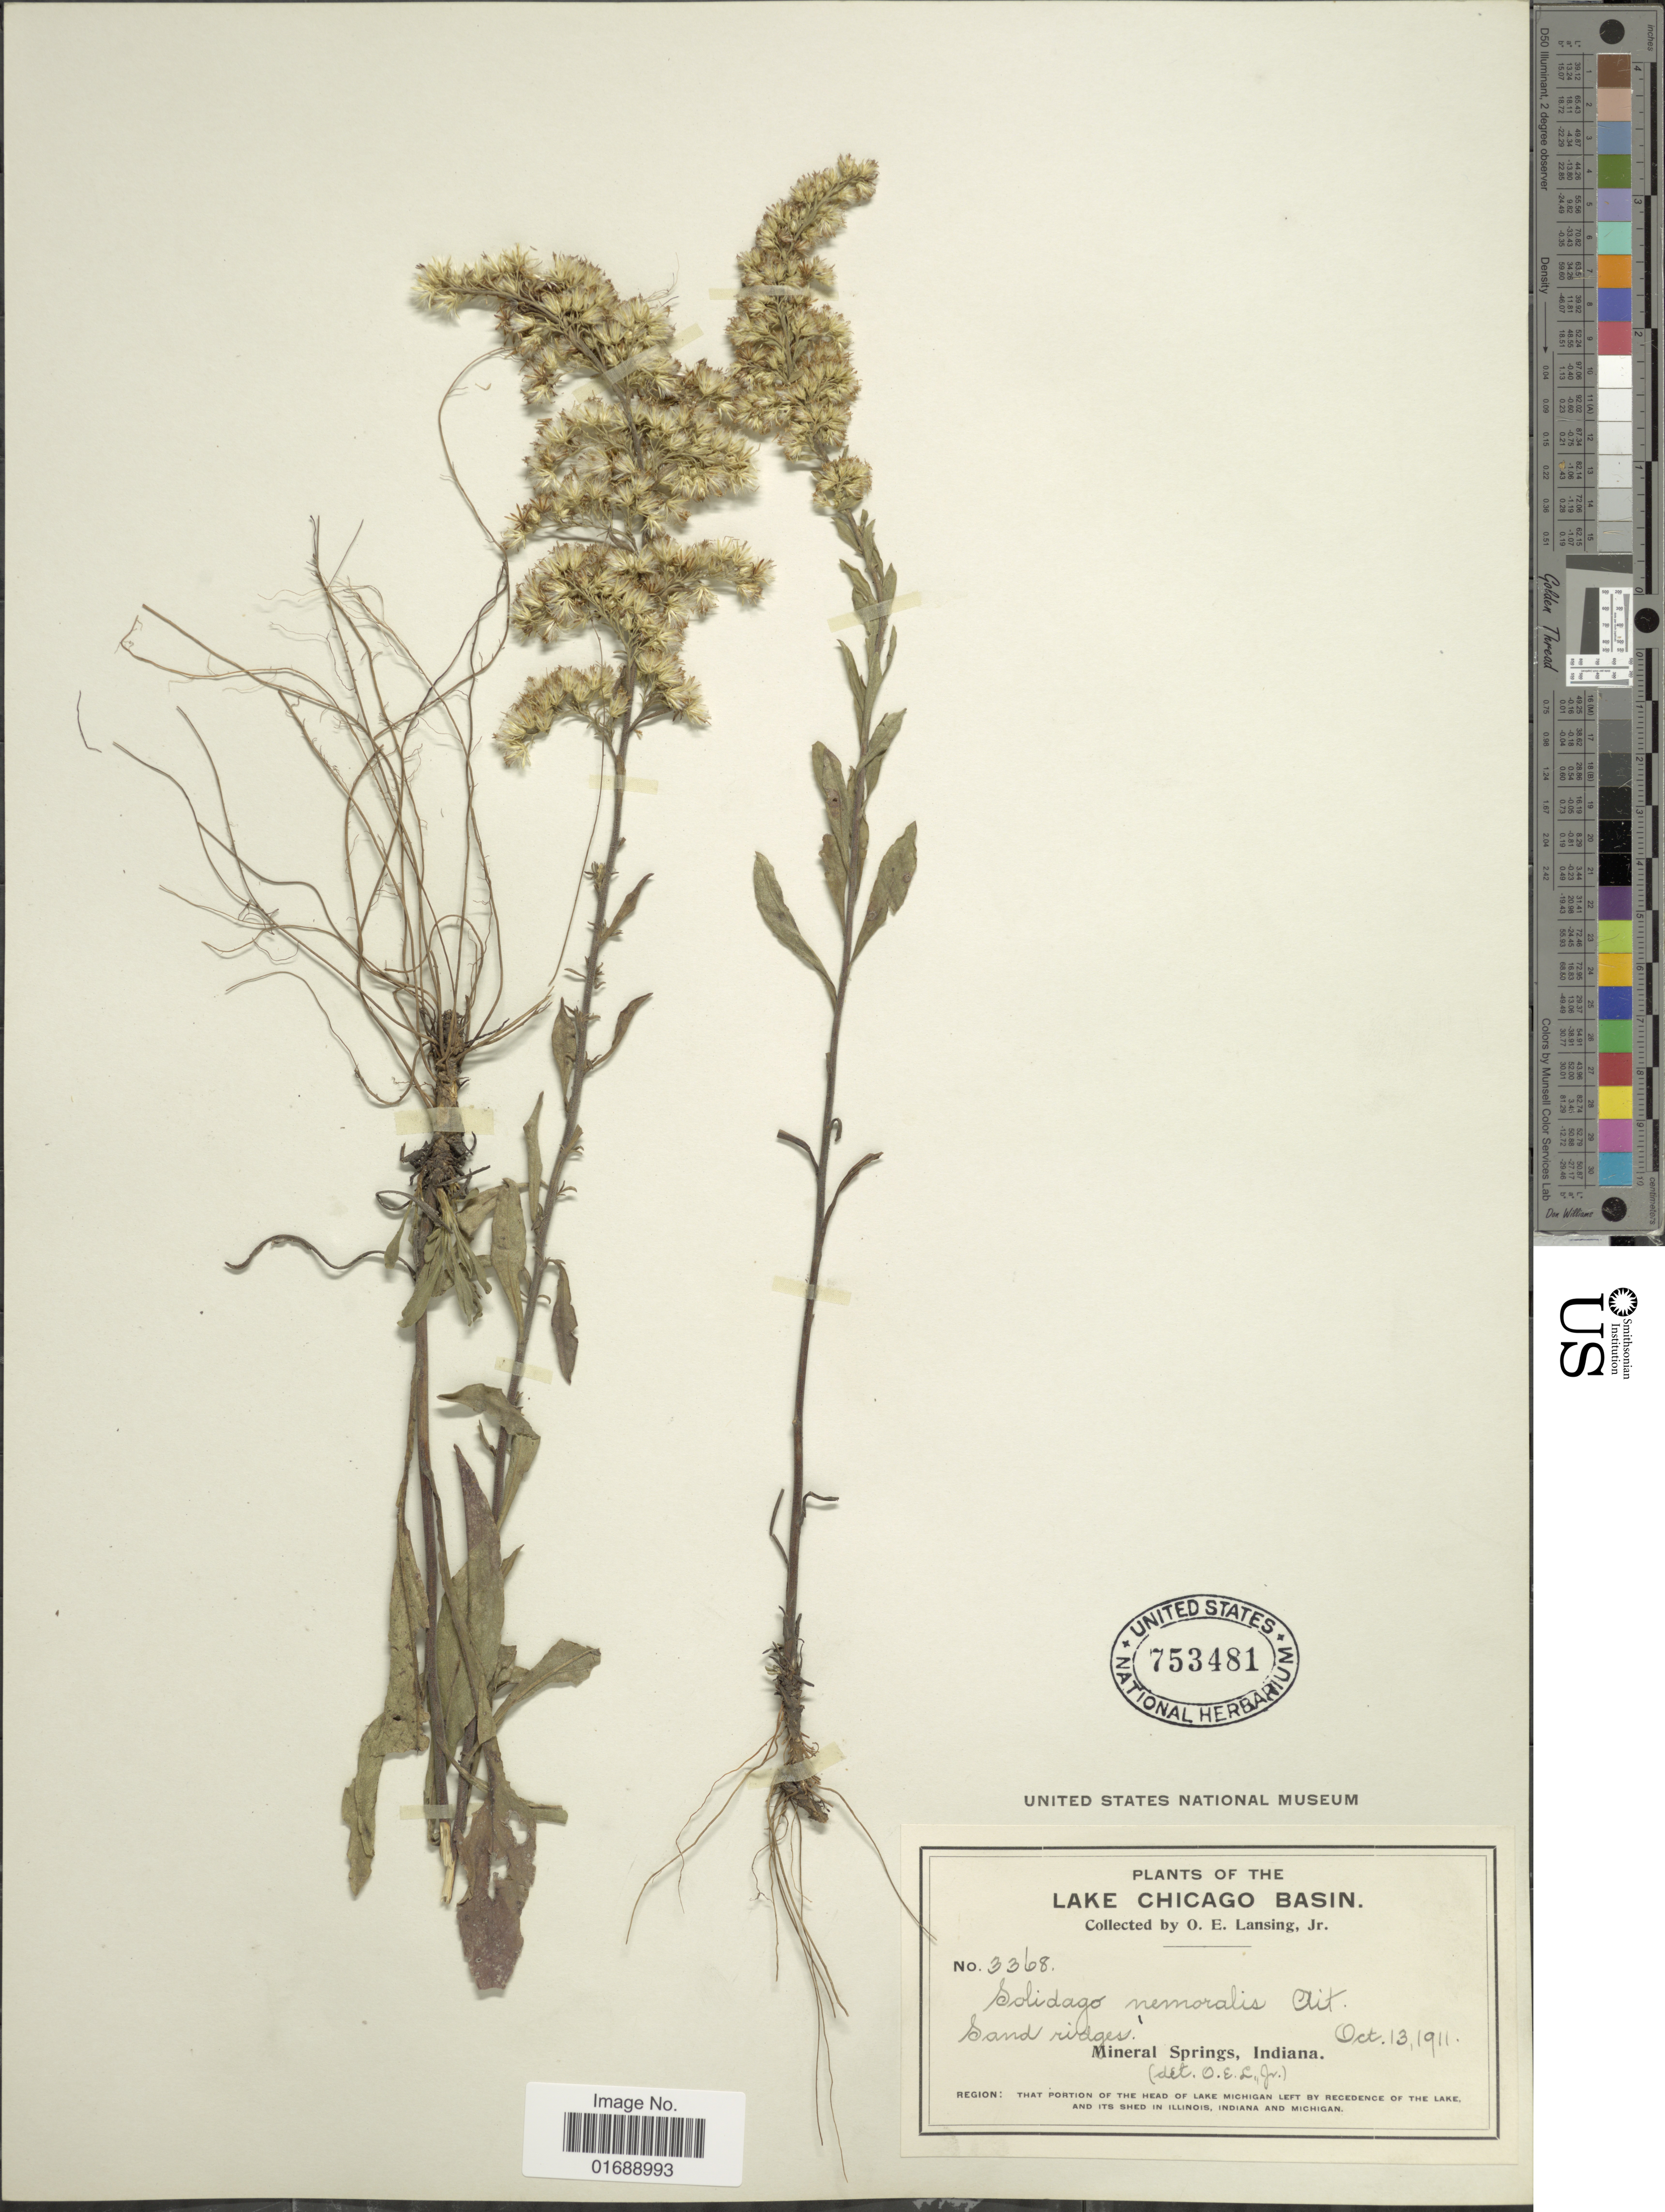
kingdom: Plantae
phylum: Tracheophyta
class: Magnoliopsida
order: Asterales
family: Asteraceae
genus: Solidago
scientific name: Solidago nemoralis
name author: Aiton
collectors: O. Lansing Jr.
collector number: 3368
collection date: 1911-10-13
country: United States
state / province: Indiana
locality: Lake Chicago Basin, Mineral Springs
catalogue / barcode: US 753481